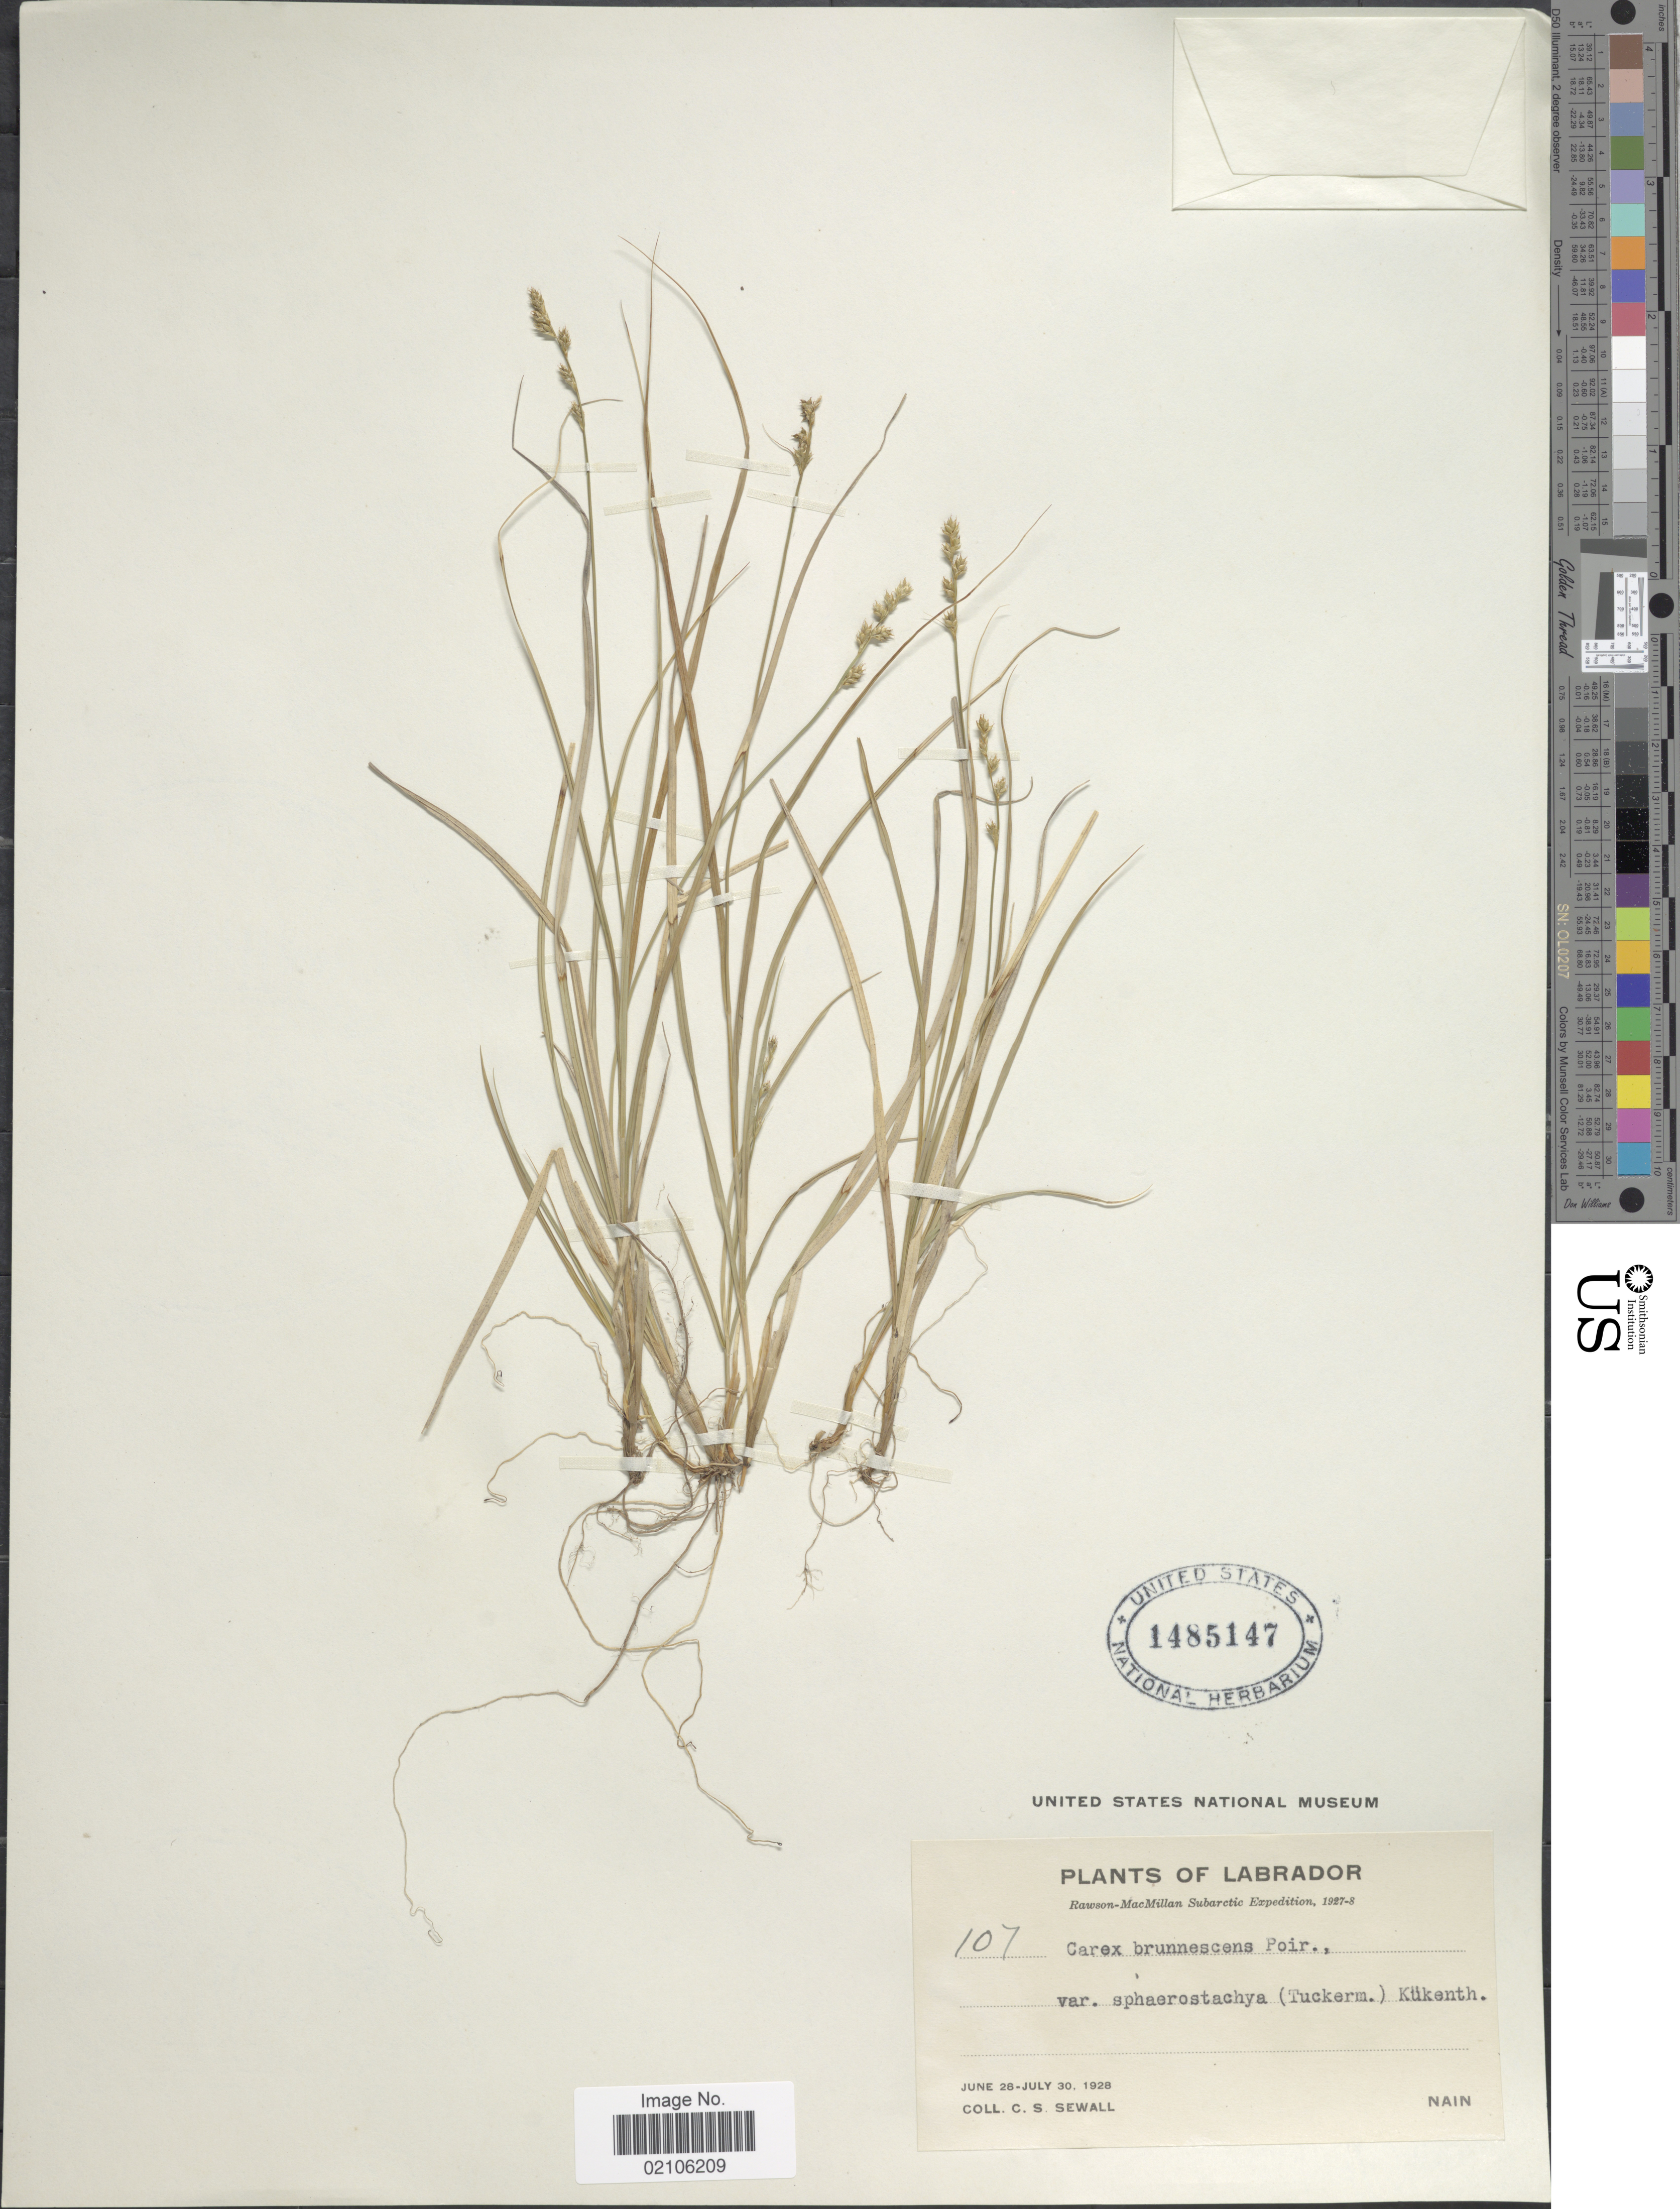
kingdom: Plantae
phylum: Tracheophyta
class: Liliopsida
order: Poales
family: Cyperaceae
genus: Carex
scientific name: Carex brunnescens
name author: (Pers.) Poir.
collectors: C. Sewall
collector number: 107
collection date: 1927/1928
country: Canada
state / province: Newfoundland and Labrador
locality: Labrador, Rawson-MacMillan Subarctic, Nain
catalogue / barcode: US 1485147